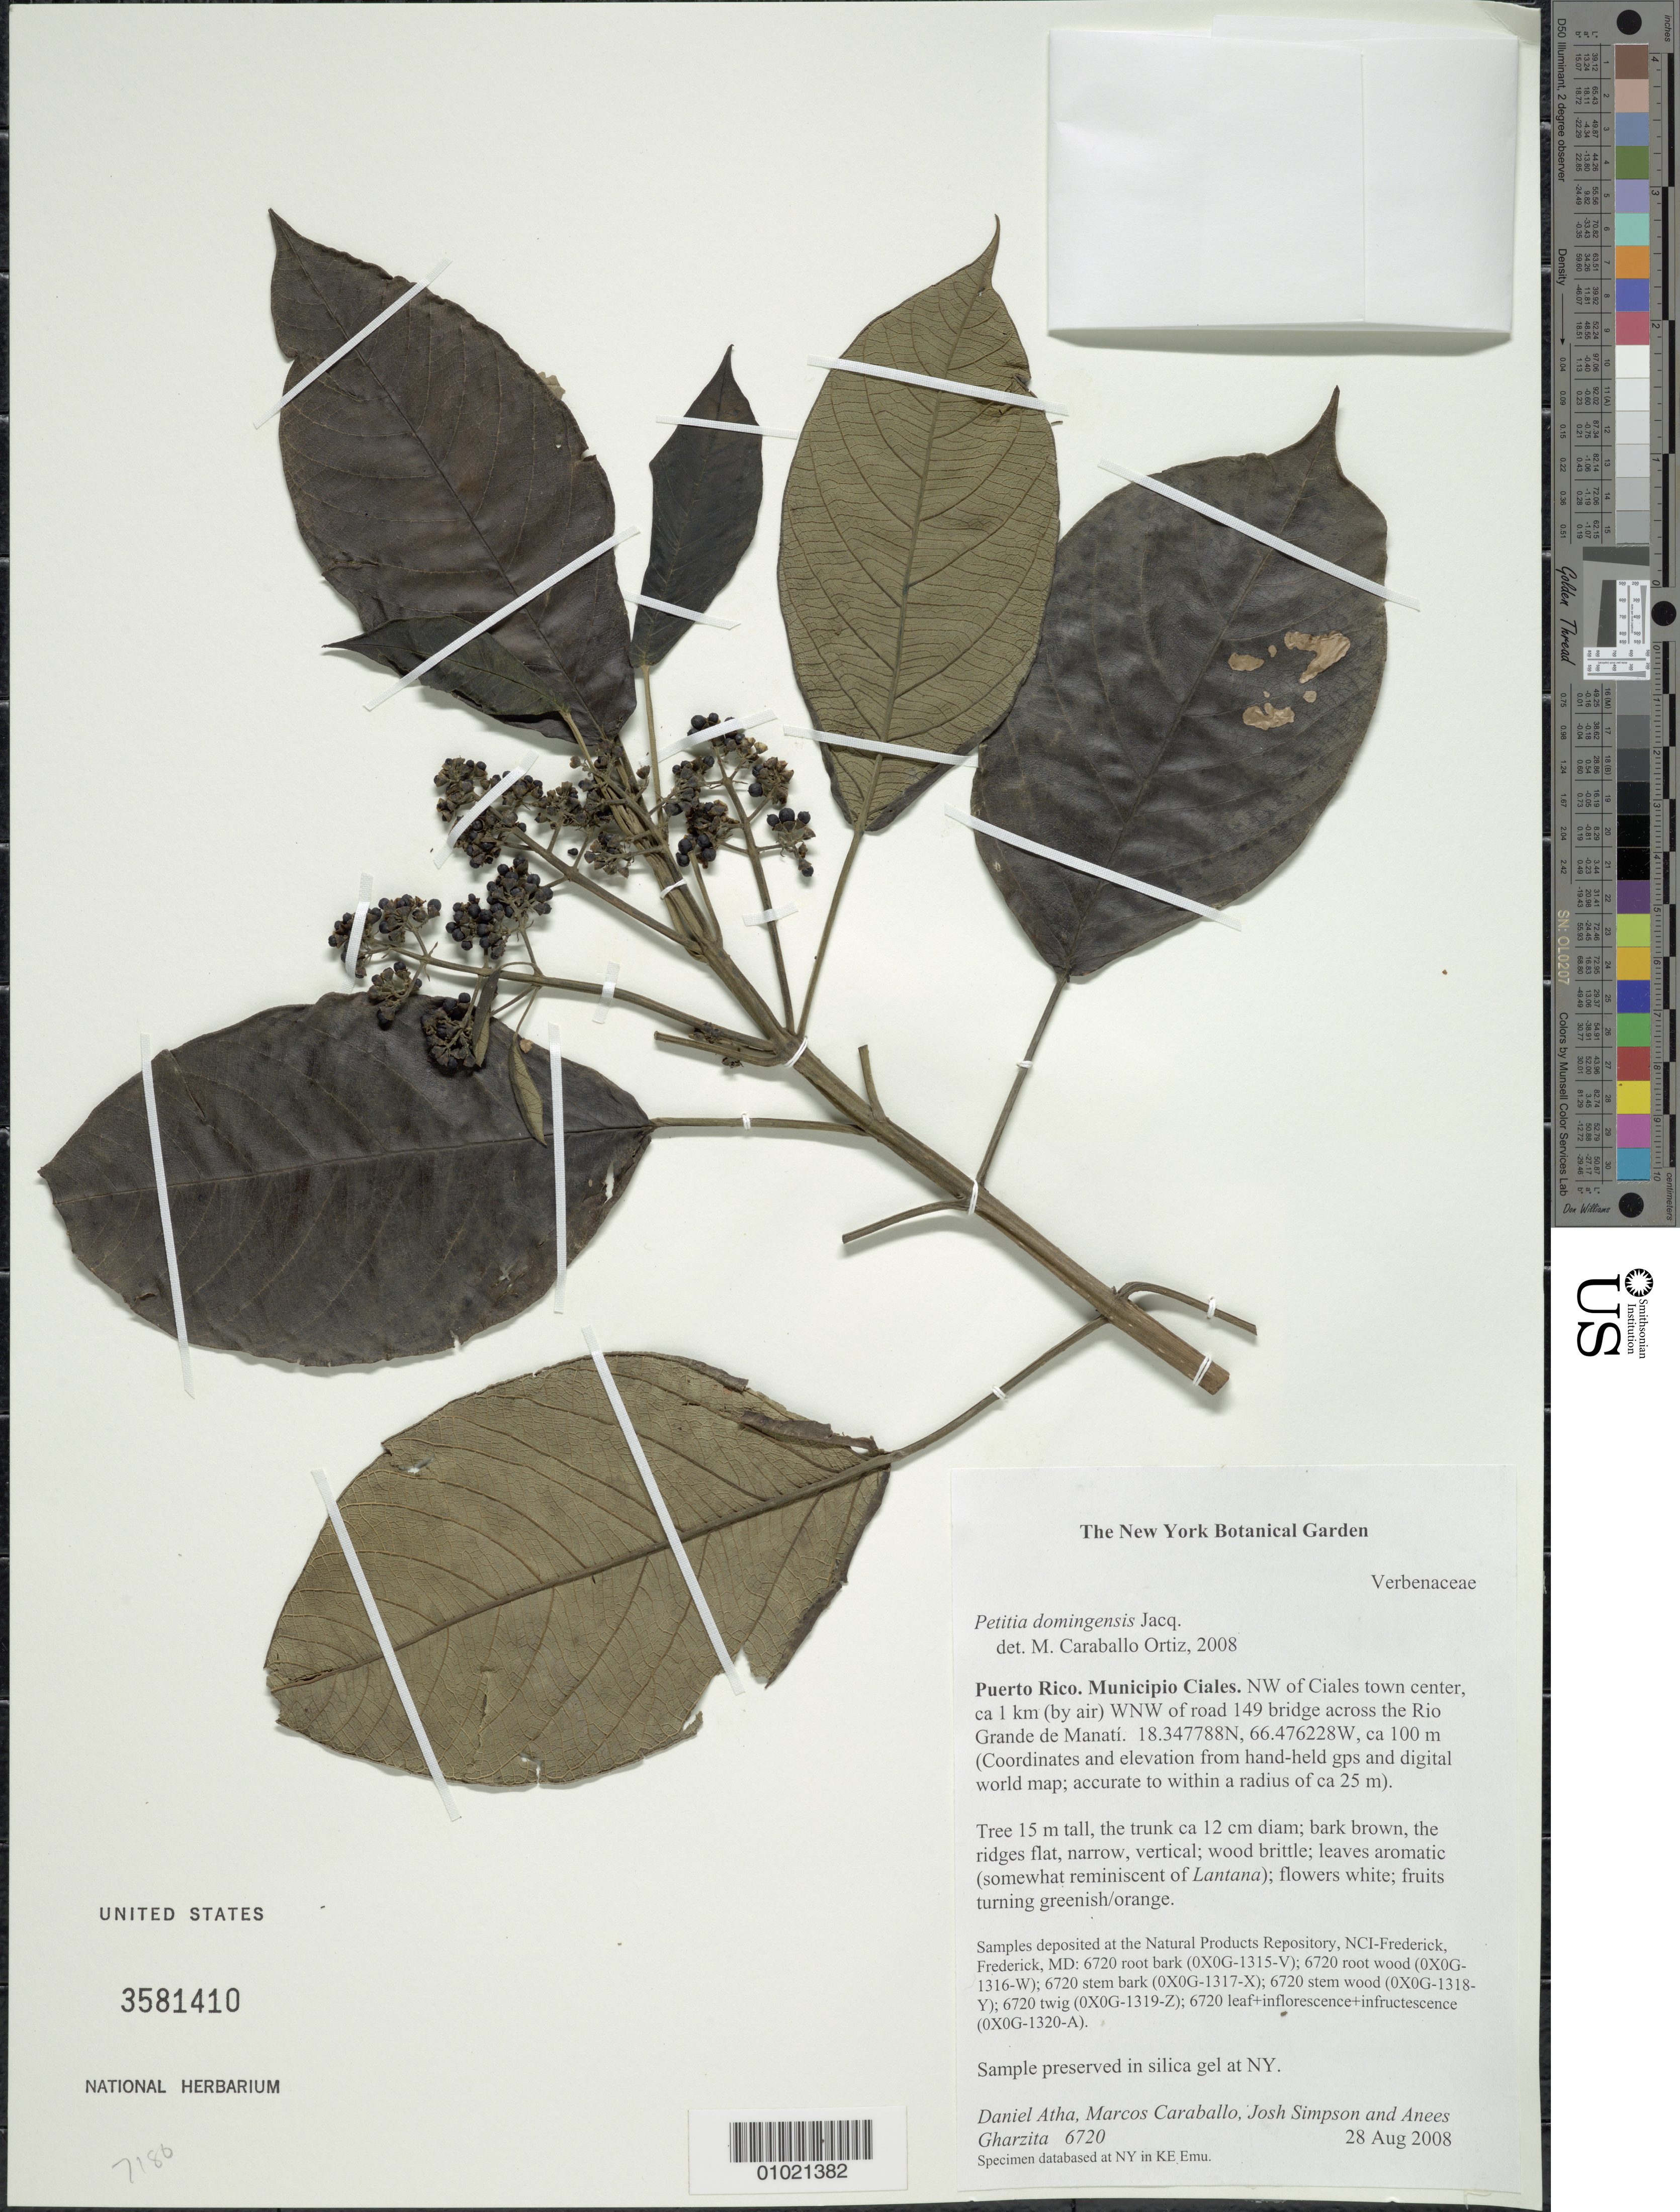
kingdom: Plantae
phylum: Tracheophyta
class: Magnoliopsida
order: Lamiales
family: Lamiaceae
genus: Petitia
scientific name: Petitia domingensis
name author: Jacq.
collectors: D. Atha, M. Caraballo-Ortiz, J. Simpson & A. Gharzita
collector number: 6720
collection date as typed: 28 Aug 2008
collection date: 2008-08-28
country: Puerto Rico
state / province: Ciales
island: Puerto Rico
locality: NW of Ciales town center, ca 1km (by air) WNW of road 149 bridge across the Rio Grande de Manati. (coordinates and elevation from hand-held gps and digital world map; accurate to within a radius of ca 25m).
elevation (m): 100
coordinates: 18.347788, -66.476228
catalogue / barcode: US 1021382